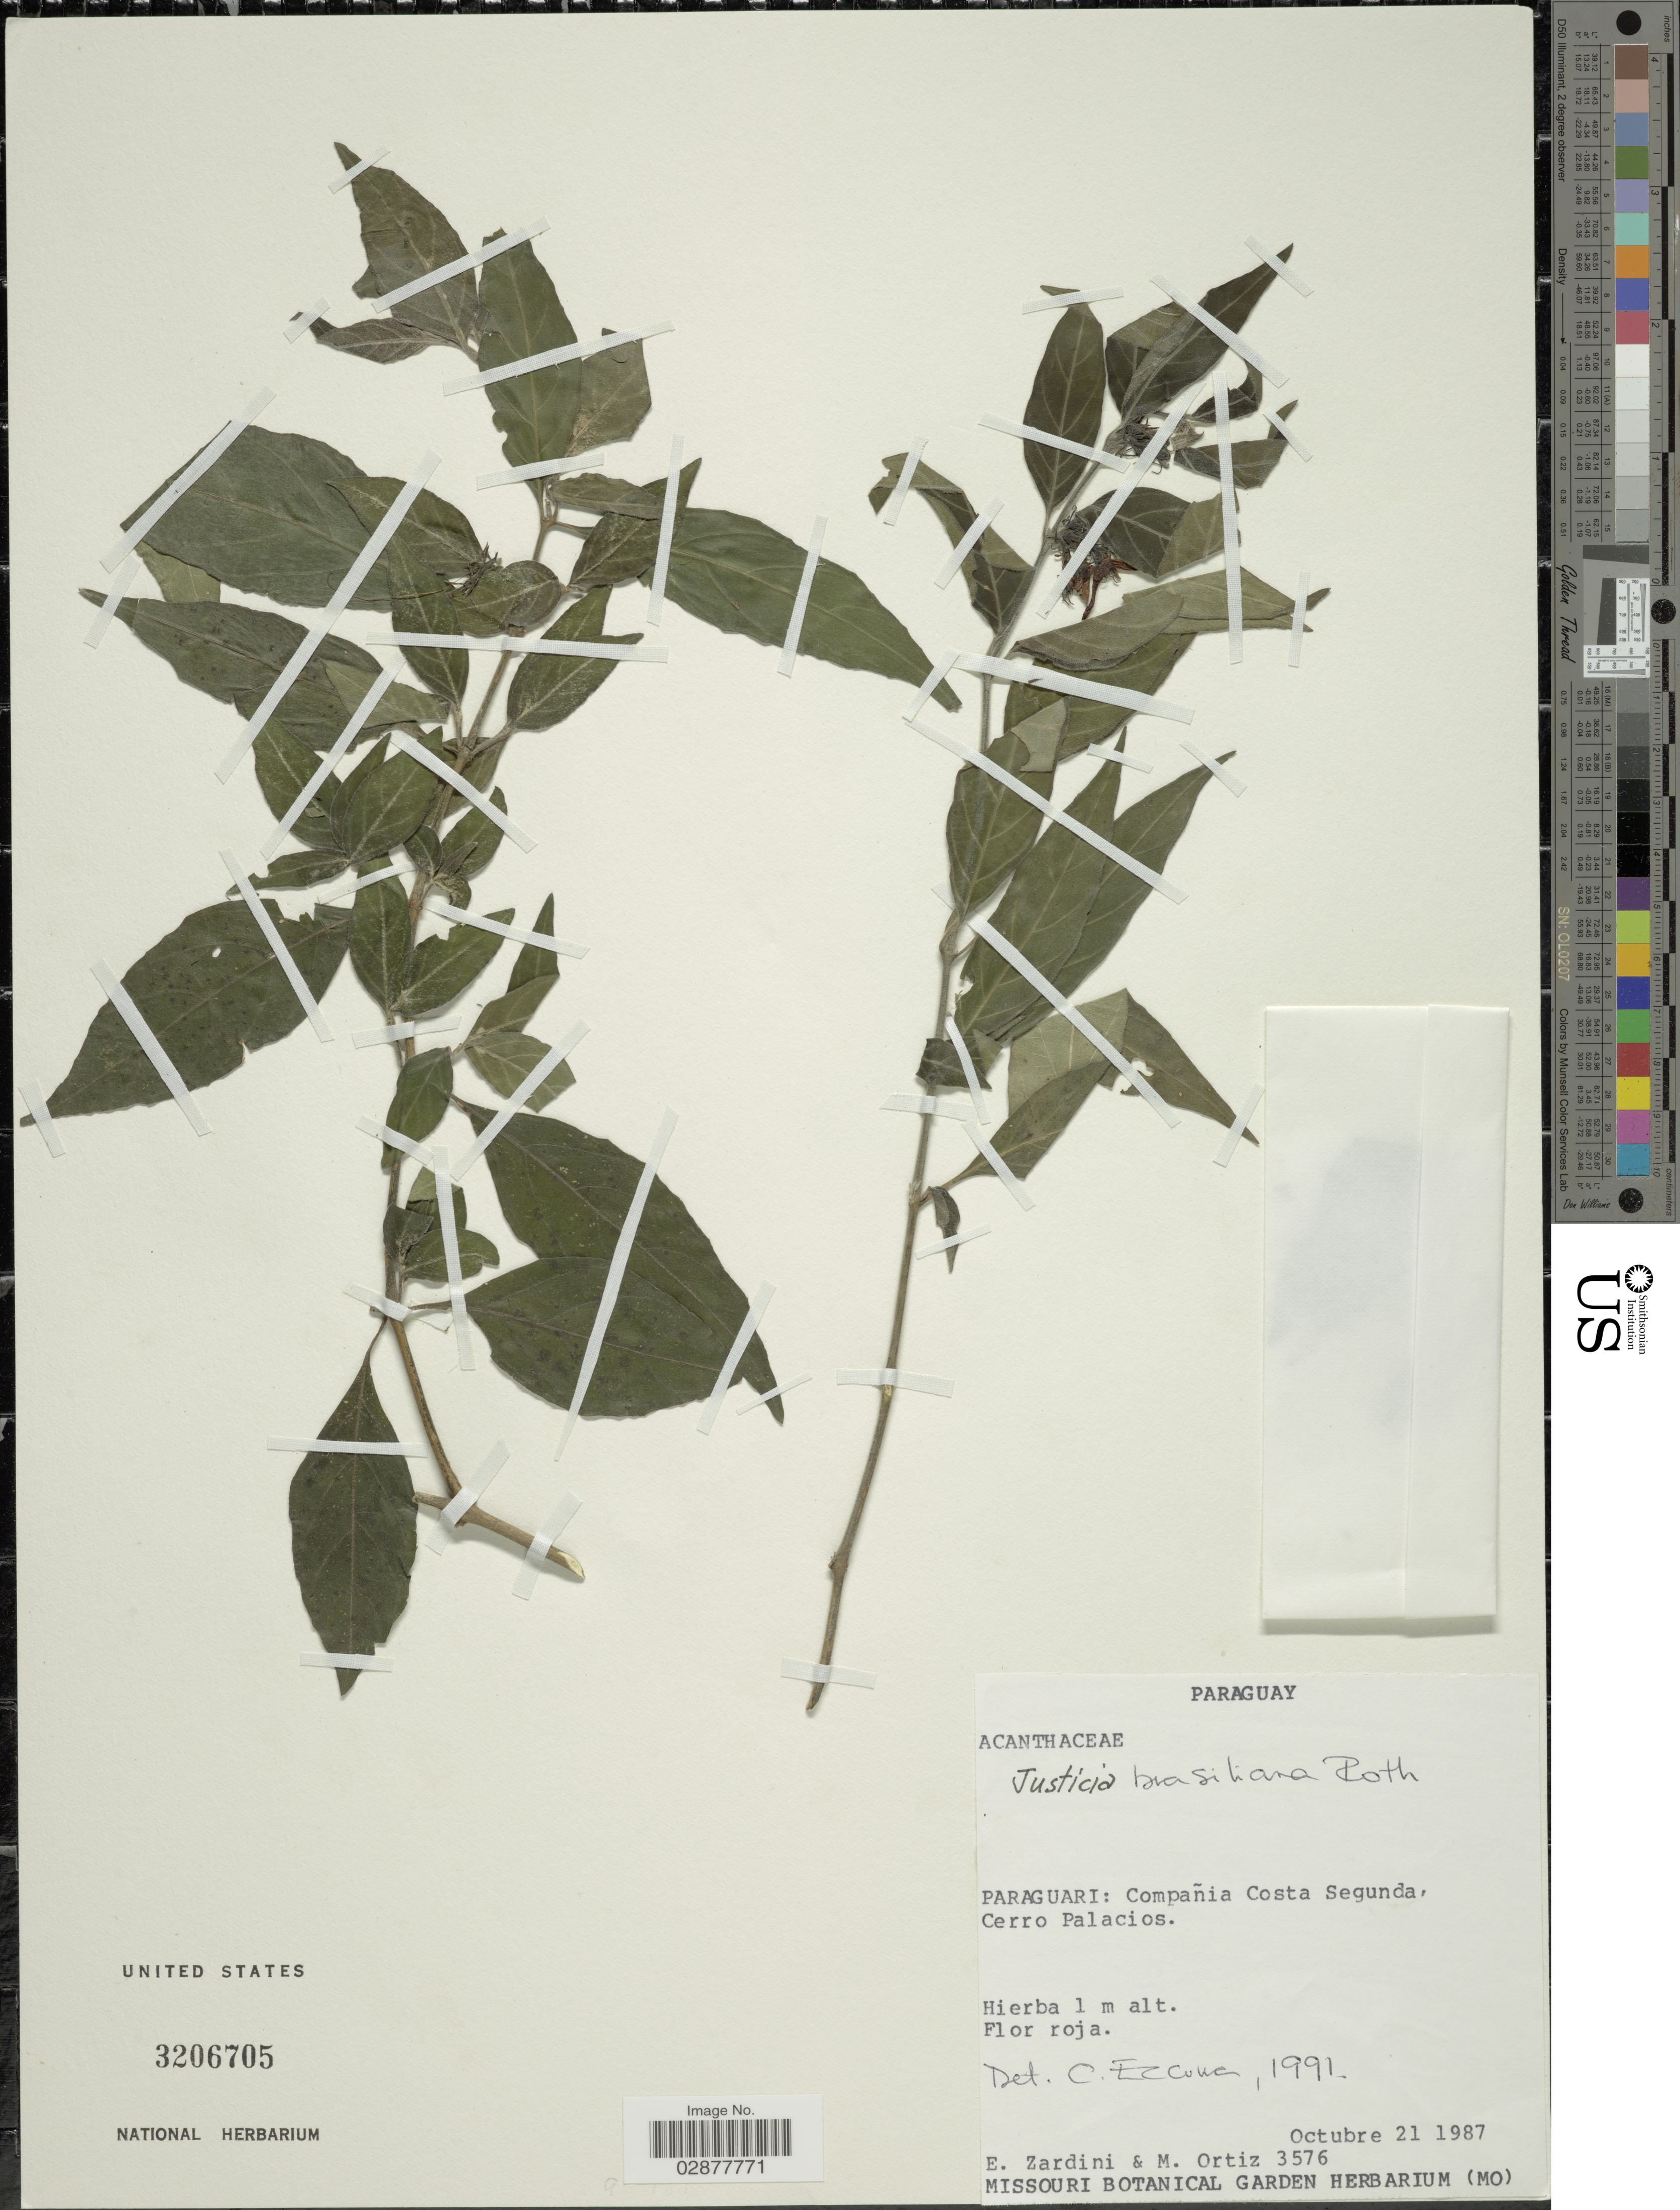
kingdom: Plantae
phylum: Tracheophyta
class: Magnoliopsida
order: Lamiales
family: Acanthaceae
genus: Justicia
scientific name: Justicia brasiliana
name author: Roth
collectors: E. Zardini & M. Ortiz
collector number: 3576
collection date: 1987-10-21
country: Paraguay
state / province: Paraguari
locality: Compañia Costa Segunda, Cerro Palacios.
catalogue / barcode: US 3206705